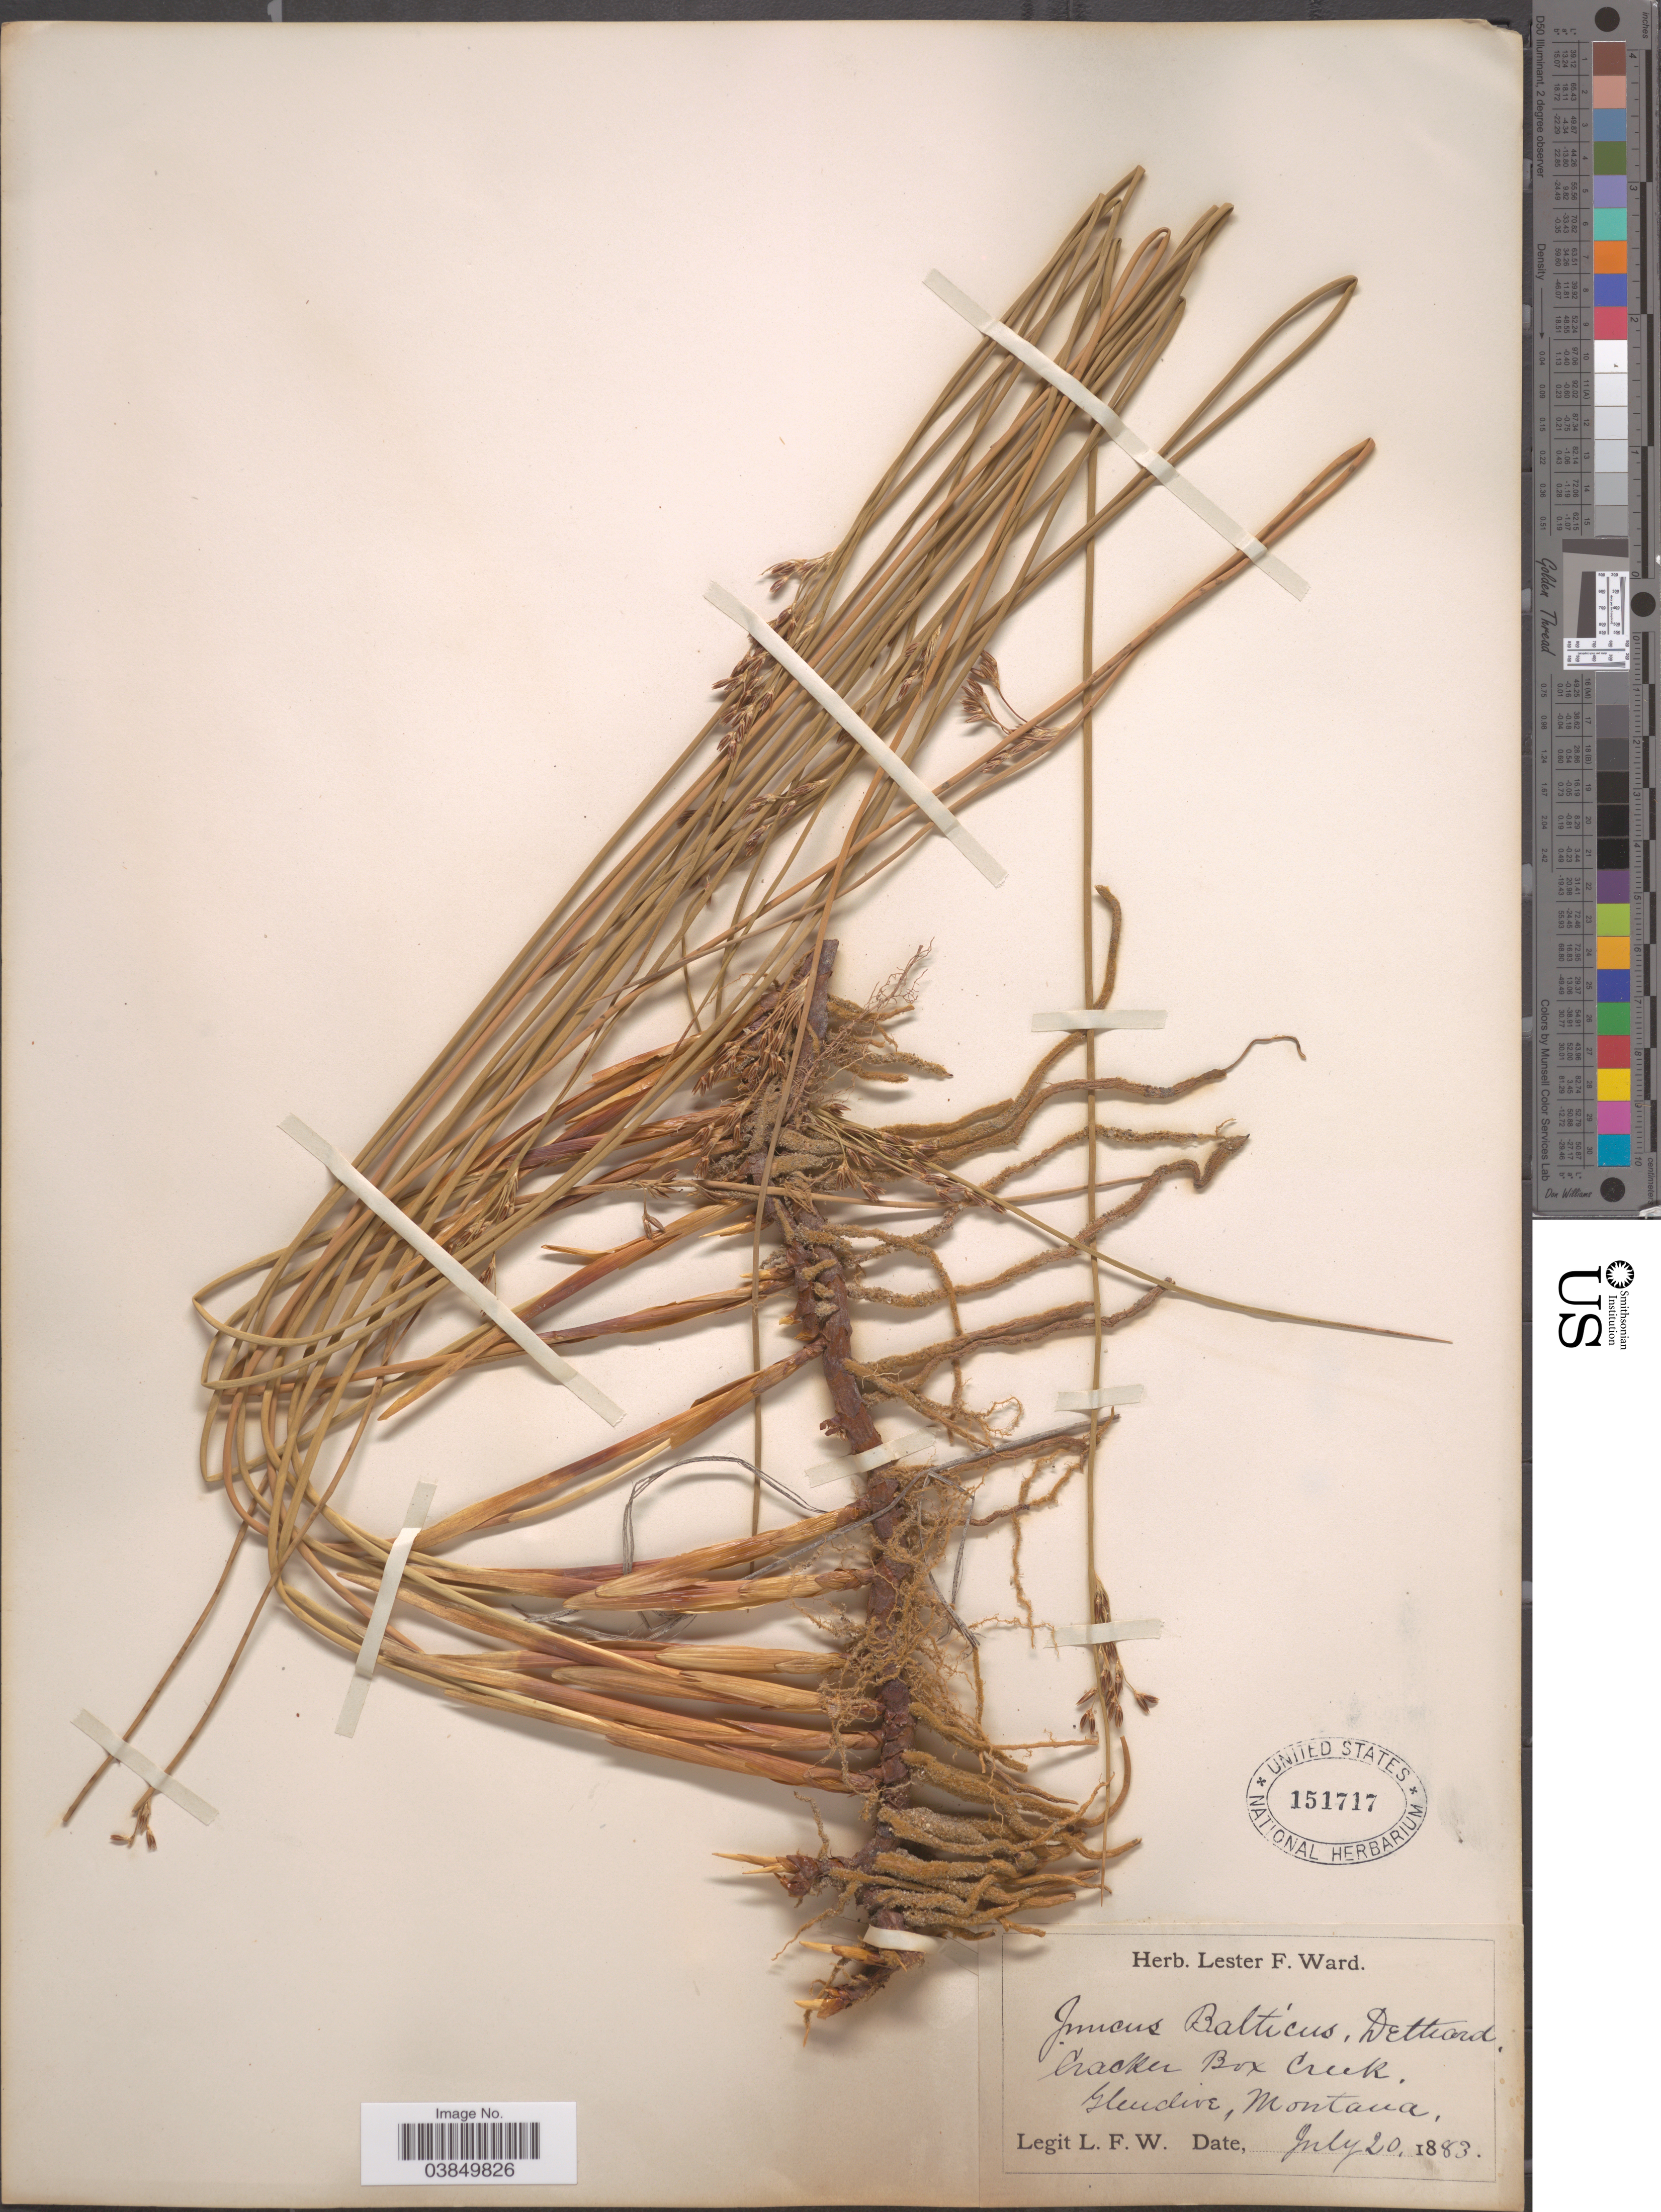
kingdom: Plantae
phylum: Tracheophyta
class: Liliopsida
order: Poales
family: Juncaceae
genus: Juncus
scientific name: Juncus balticus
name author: Willd.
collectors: L. F. Ward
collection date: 1883-07-20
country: United States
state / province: Montana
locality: Cracker Box Creek. Glendive.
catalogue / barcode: US 151717